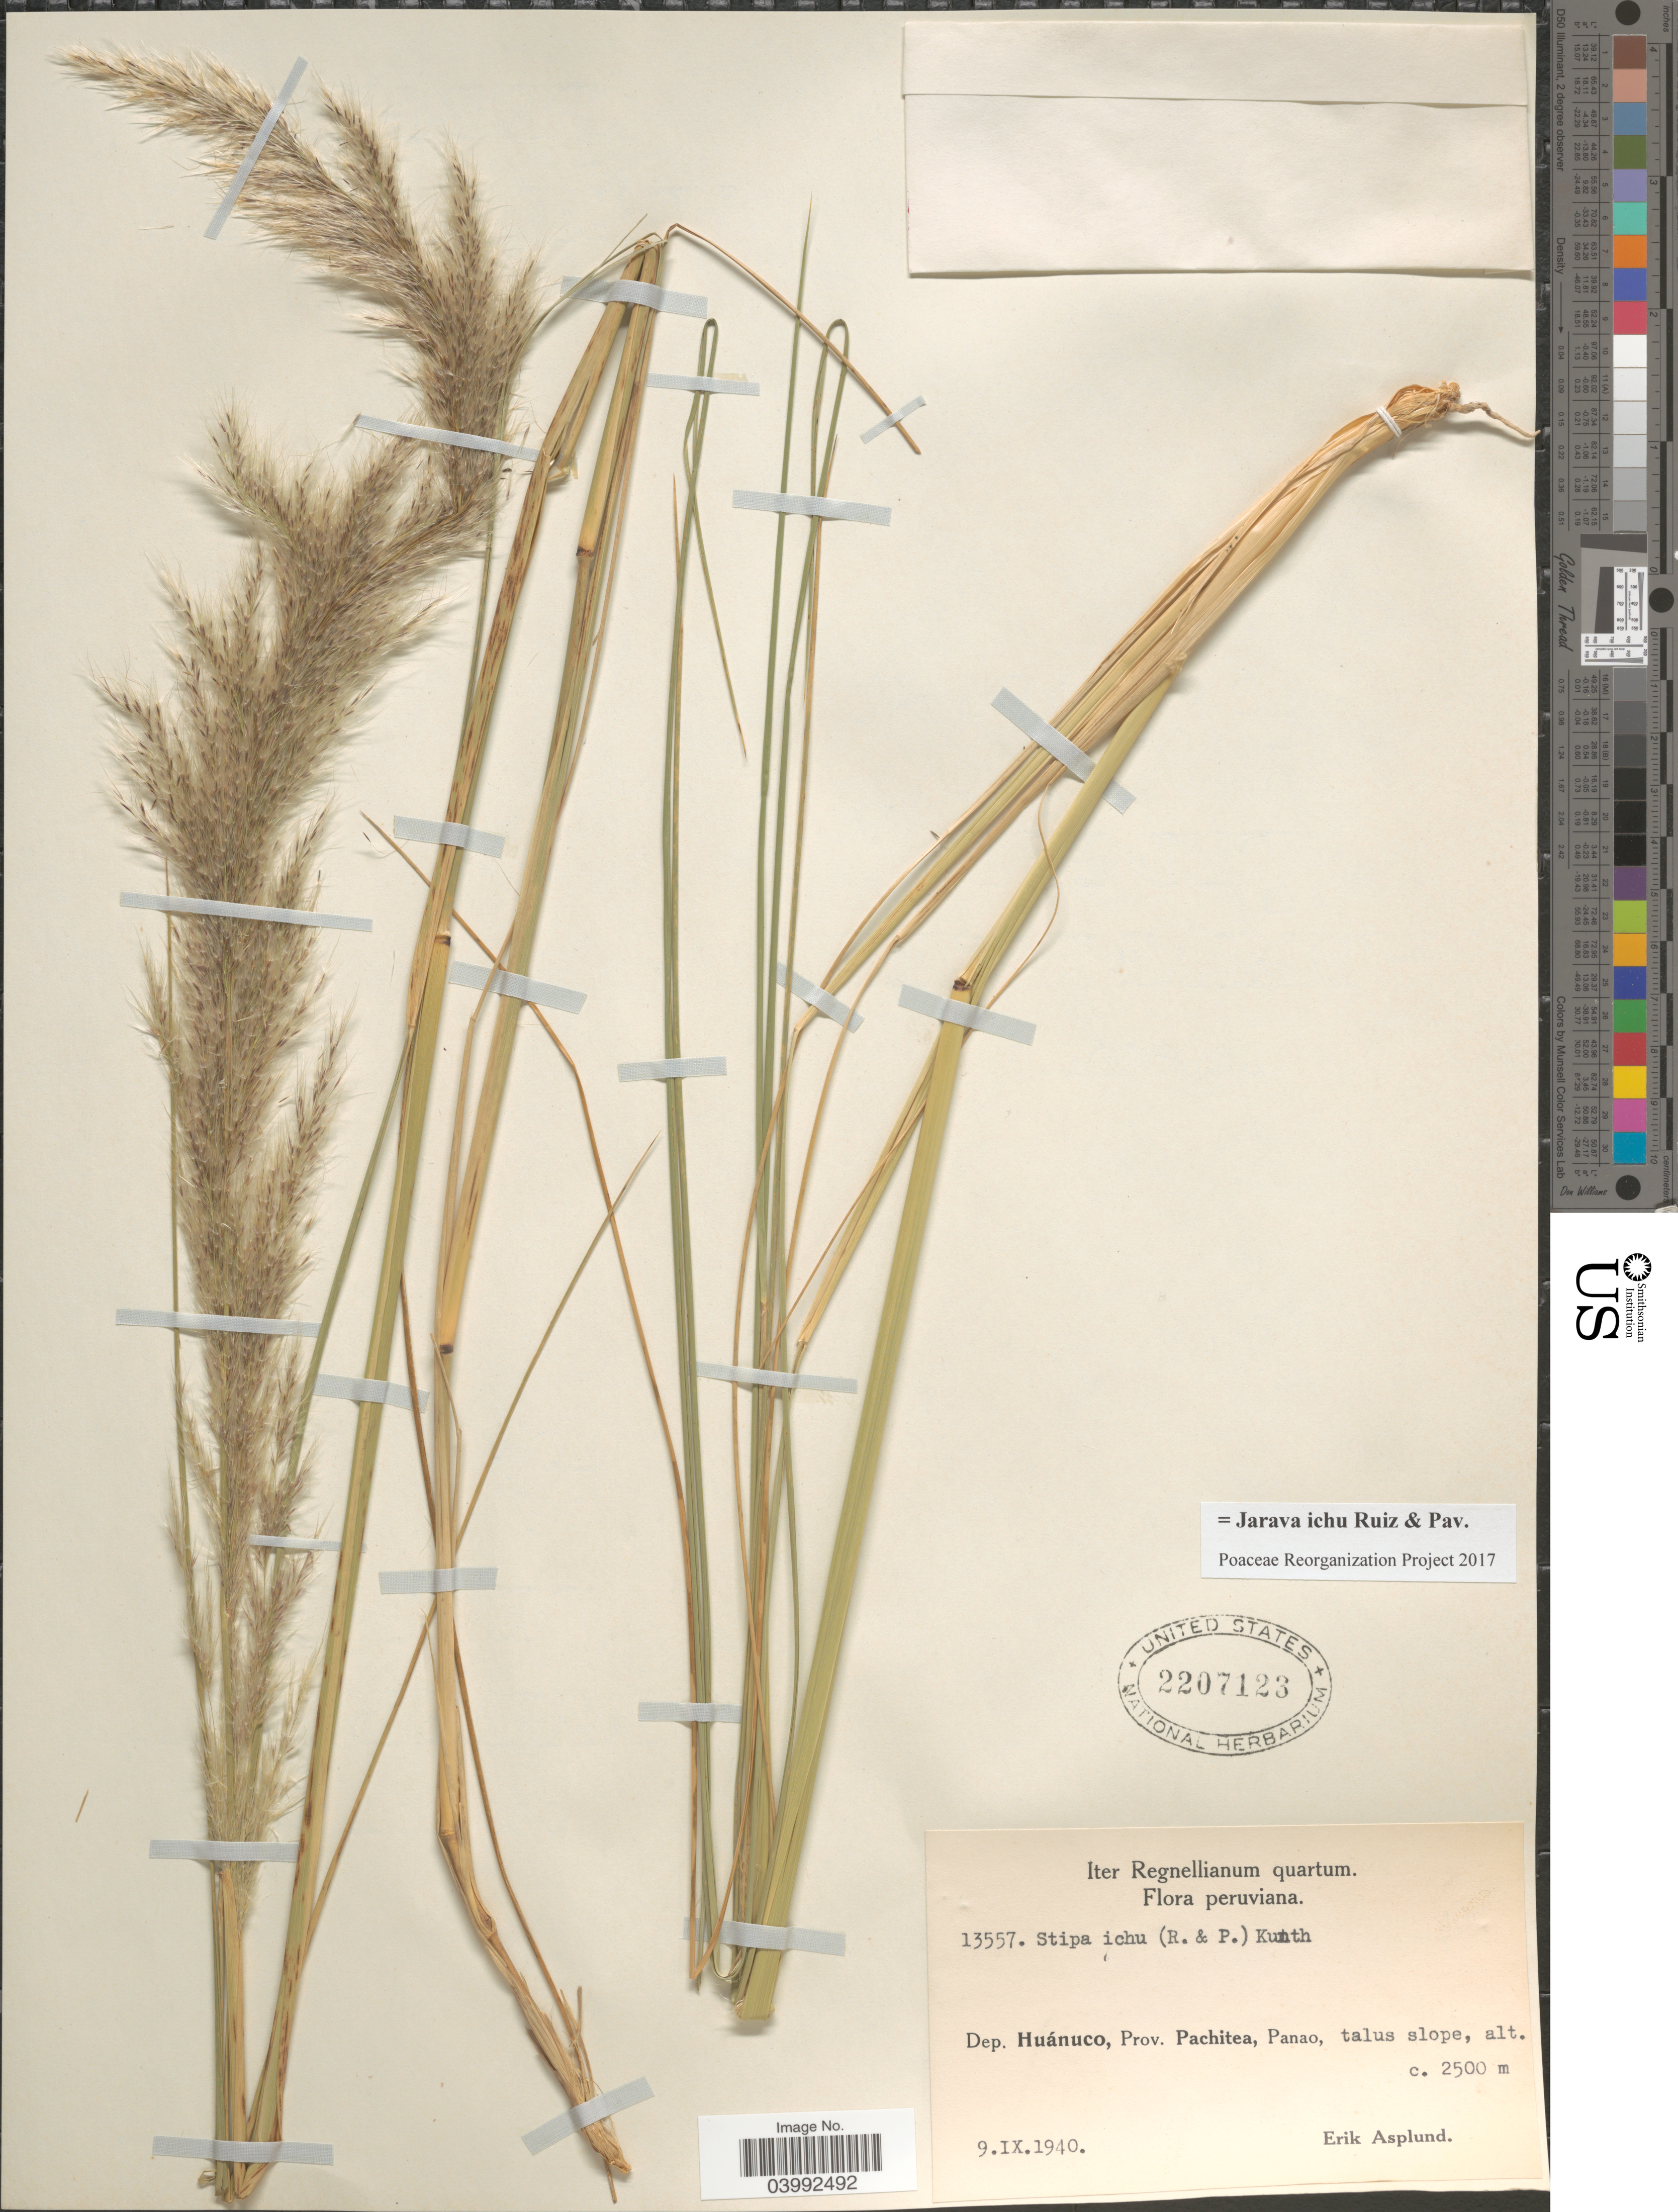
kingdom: Plantae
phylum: Tracheophyta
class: Liliopsida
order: Poales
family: Poaceae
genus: Jarava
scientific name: Jarava ichu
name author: Ruiz & Pav.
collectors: E. Asplund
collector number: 13557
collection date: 1940-09-09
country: Peru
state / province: Huánuco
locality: Dep. Huánuco, Prov. Pachitea, Panao, talus slope.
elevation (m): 2500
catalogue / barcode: US 2207123